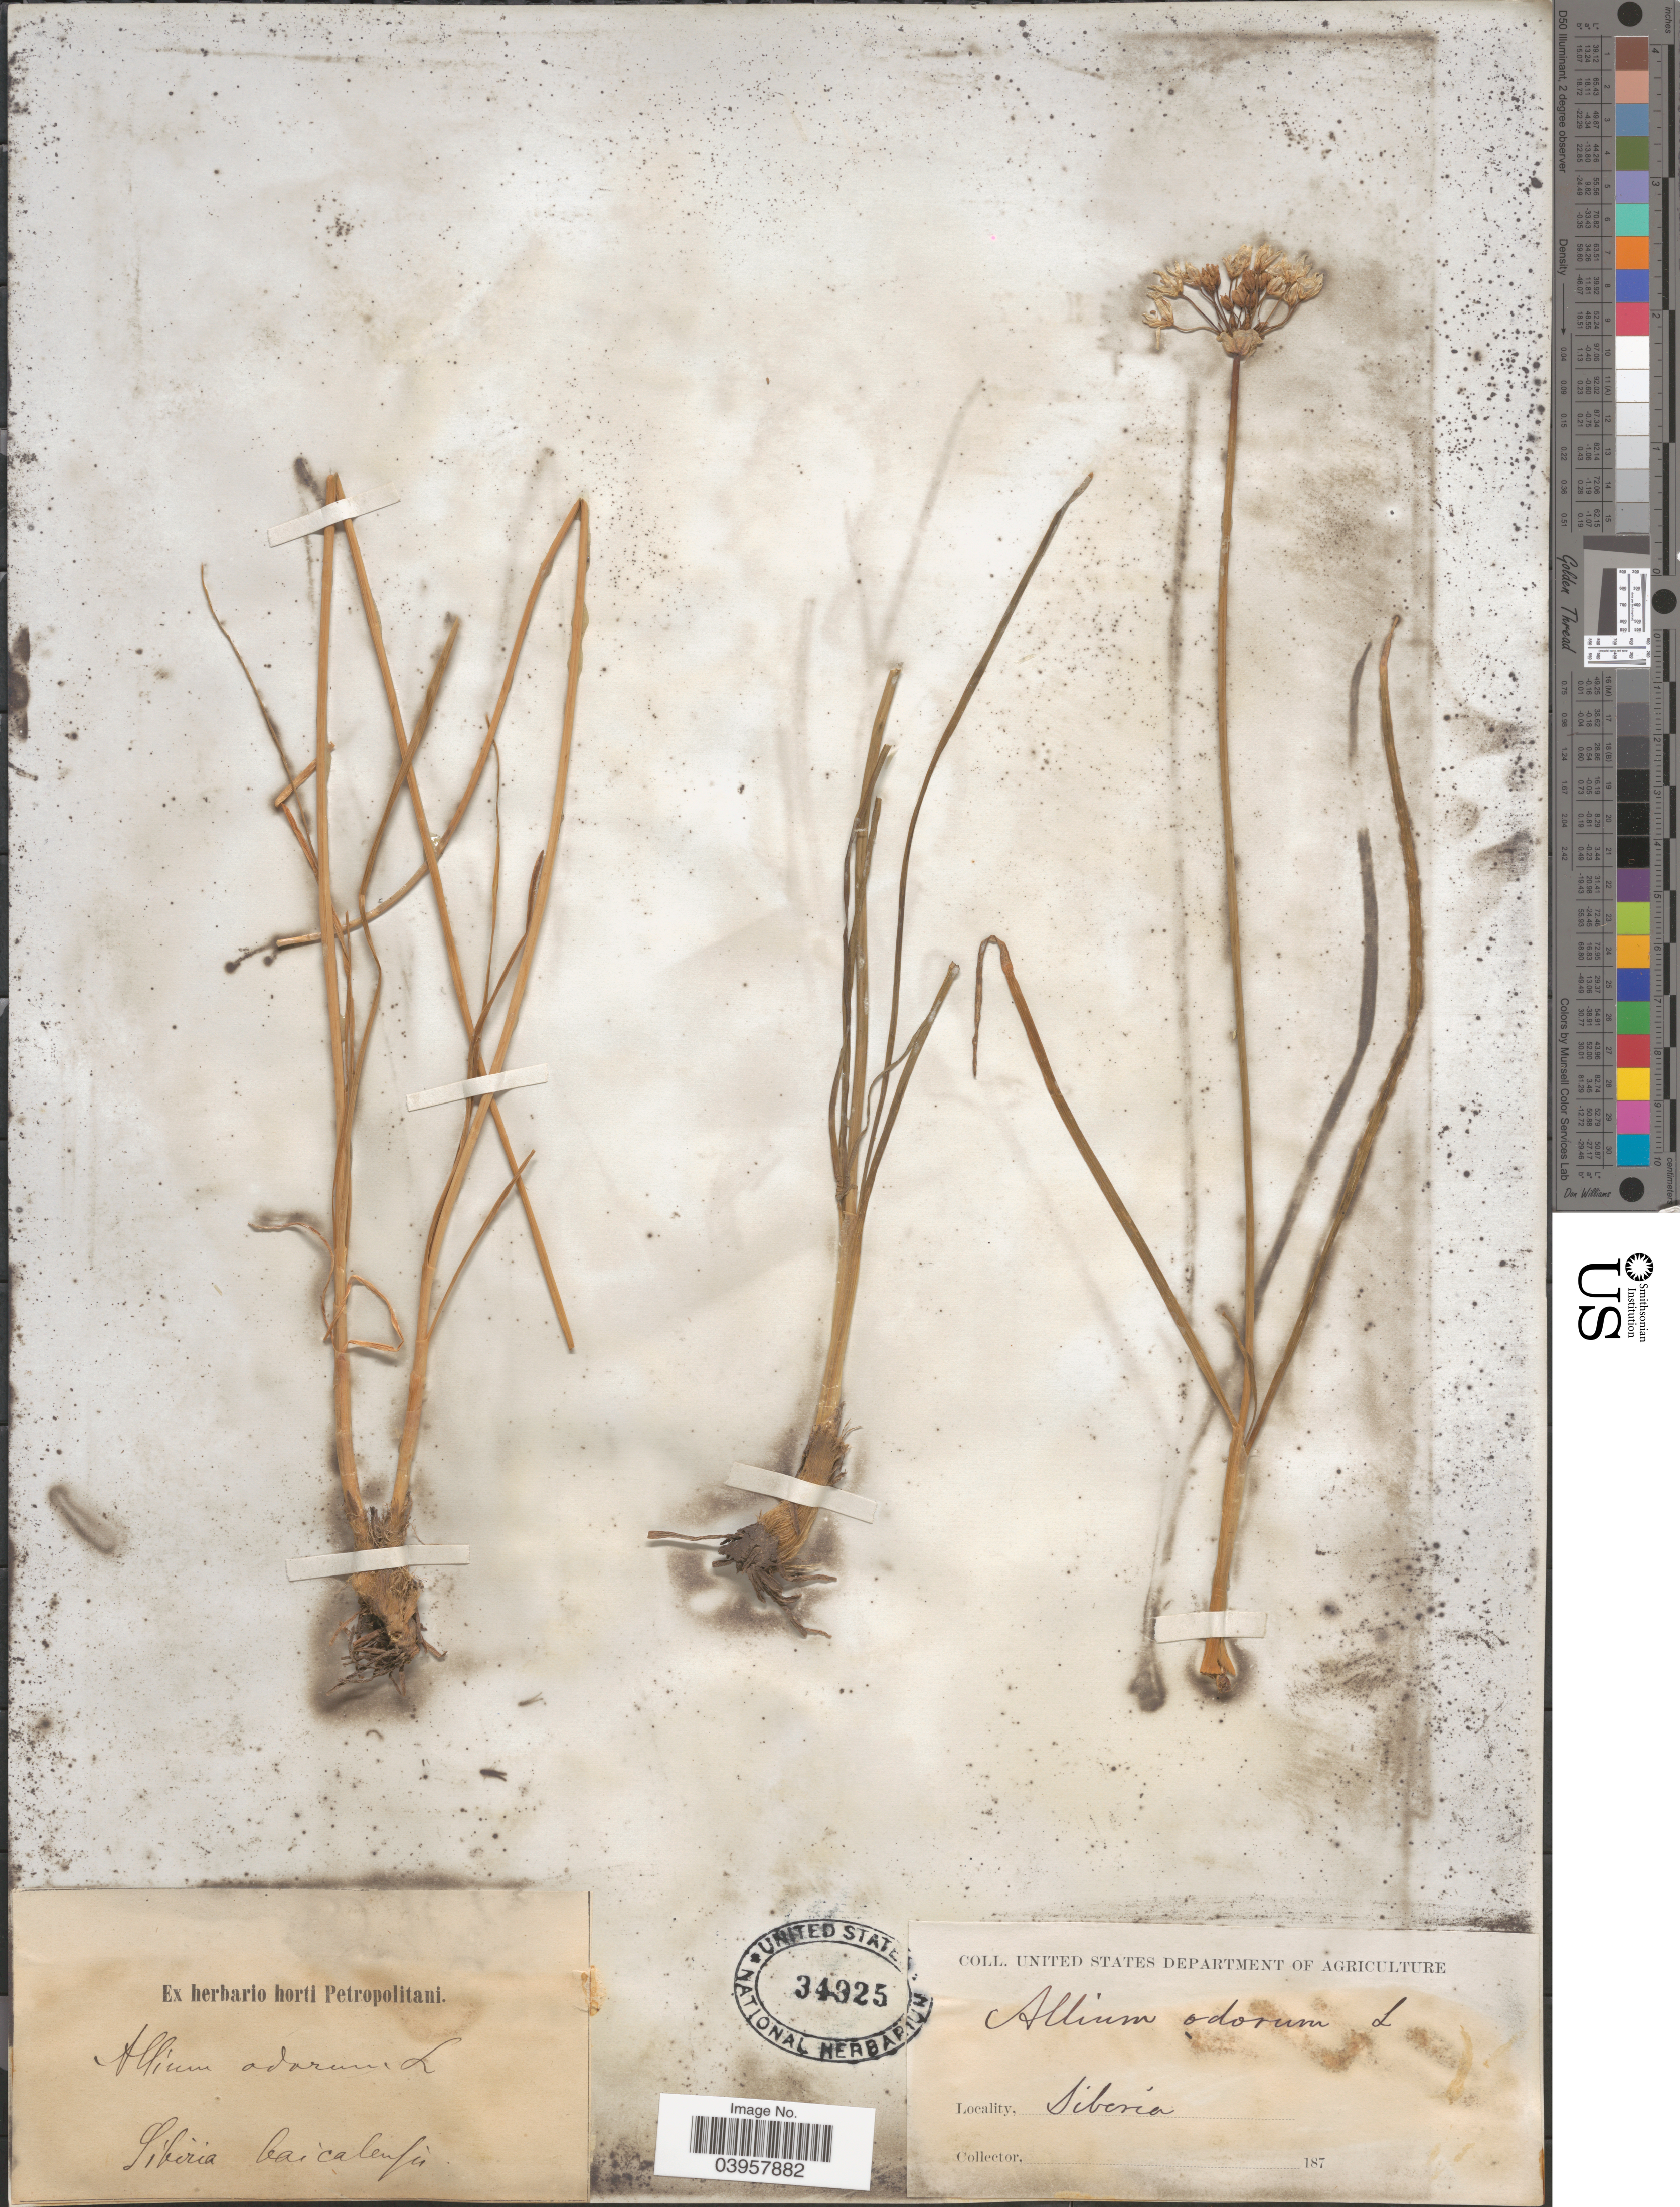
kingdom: Plantae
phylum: Tracheophyta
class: Liliopsida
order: Asparagales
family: Amaryllidaceae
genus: Allium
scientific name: Allium ramosum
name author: L.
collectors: ex Horto Bot. Petropolitano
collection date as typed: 187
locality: Siberia.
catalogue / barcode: US 34925